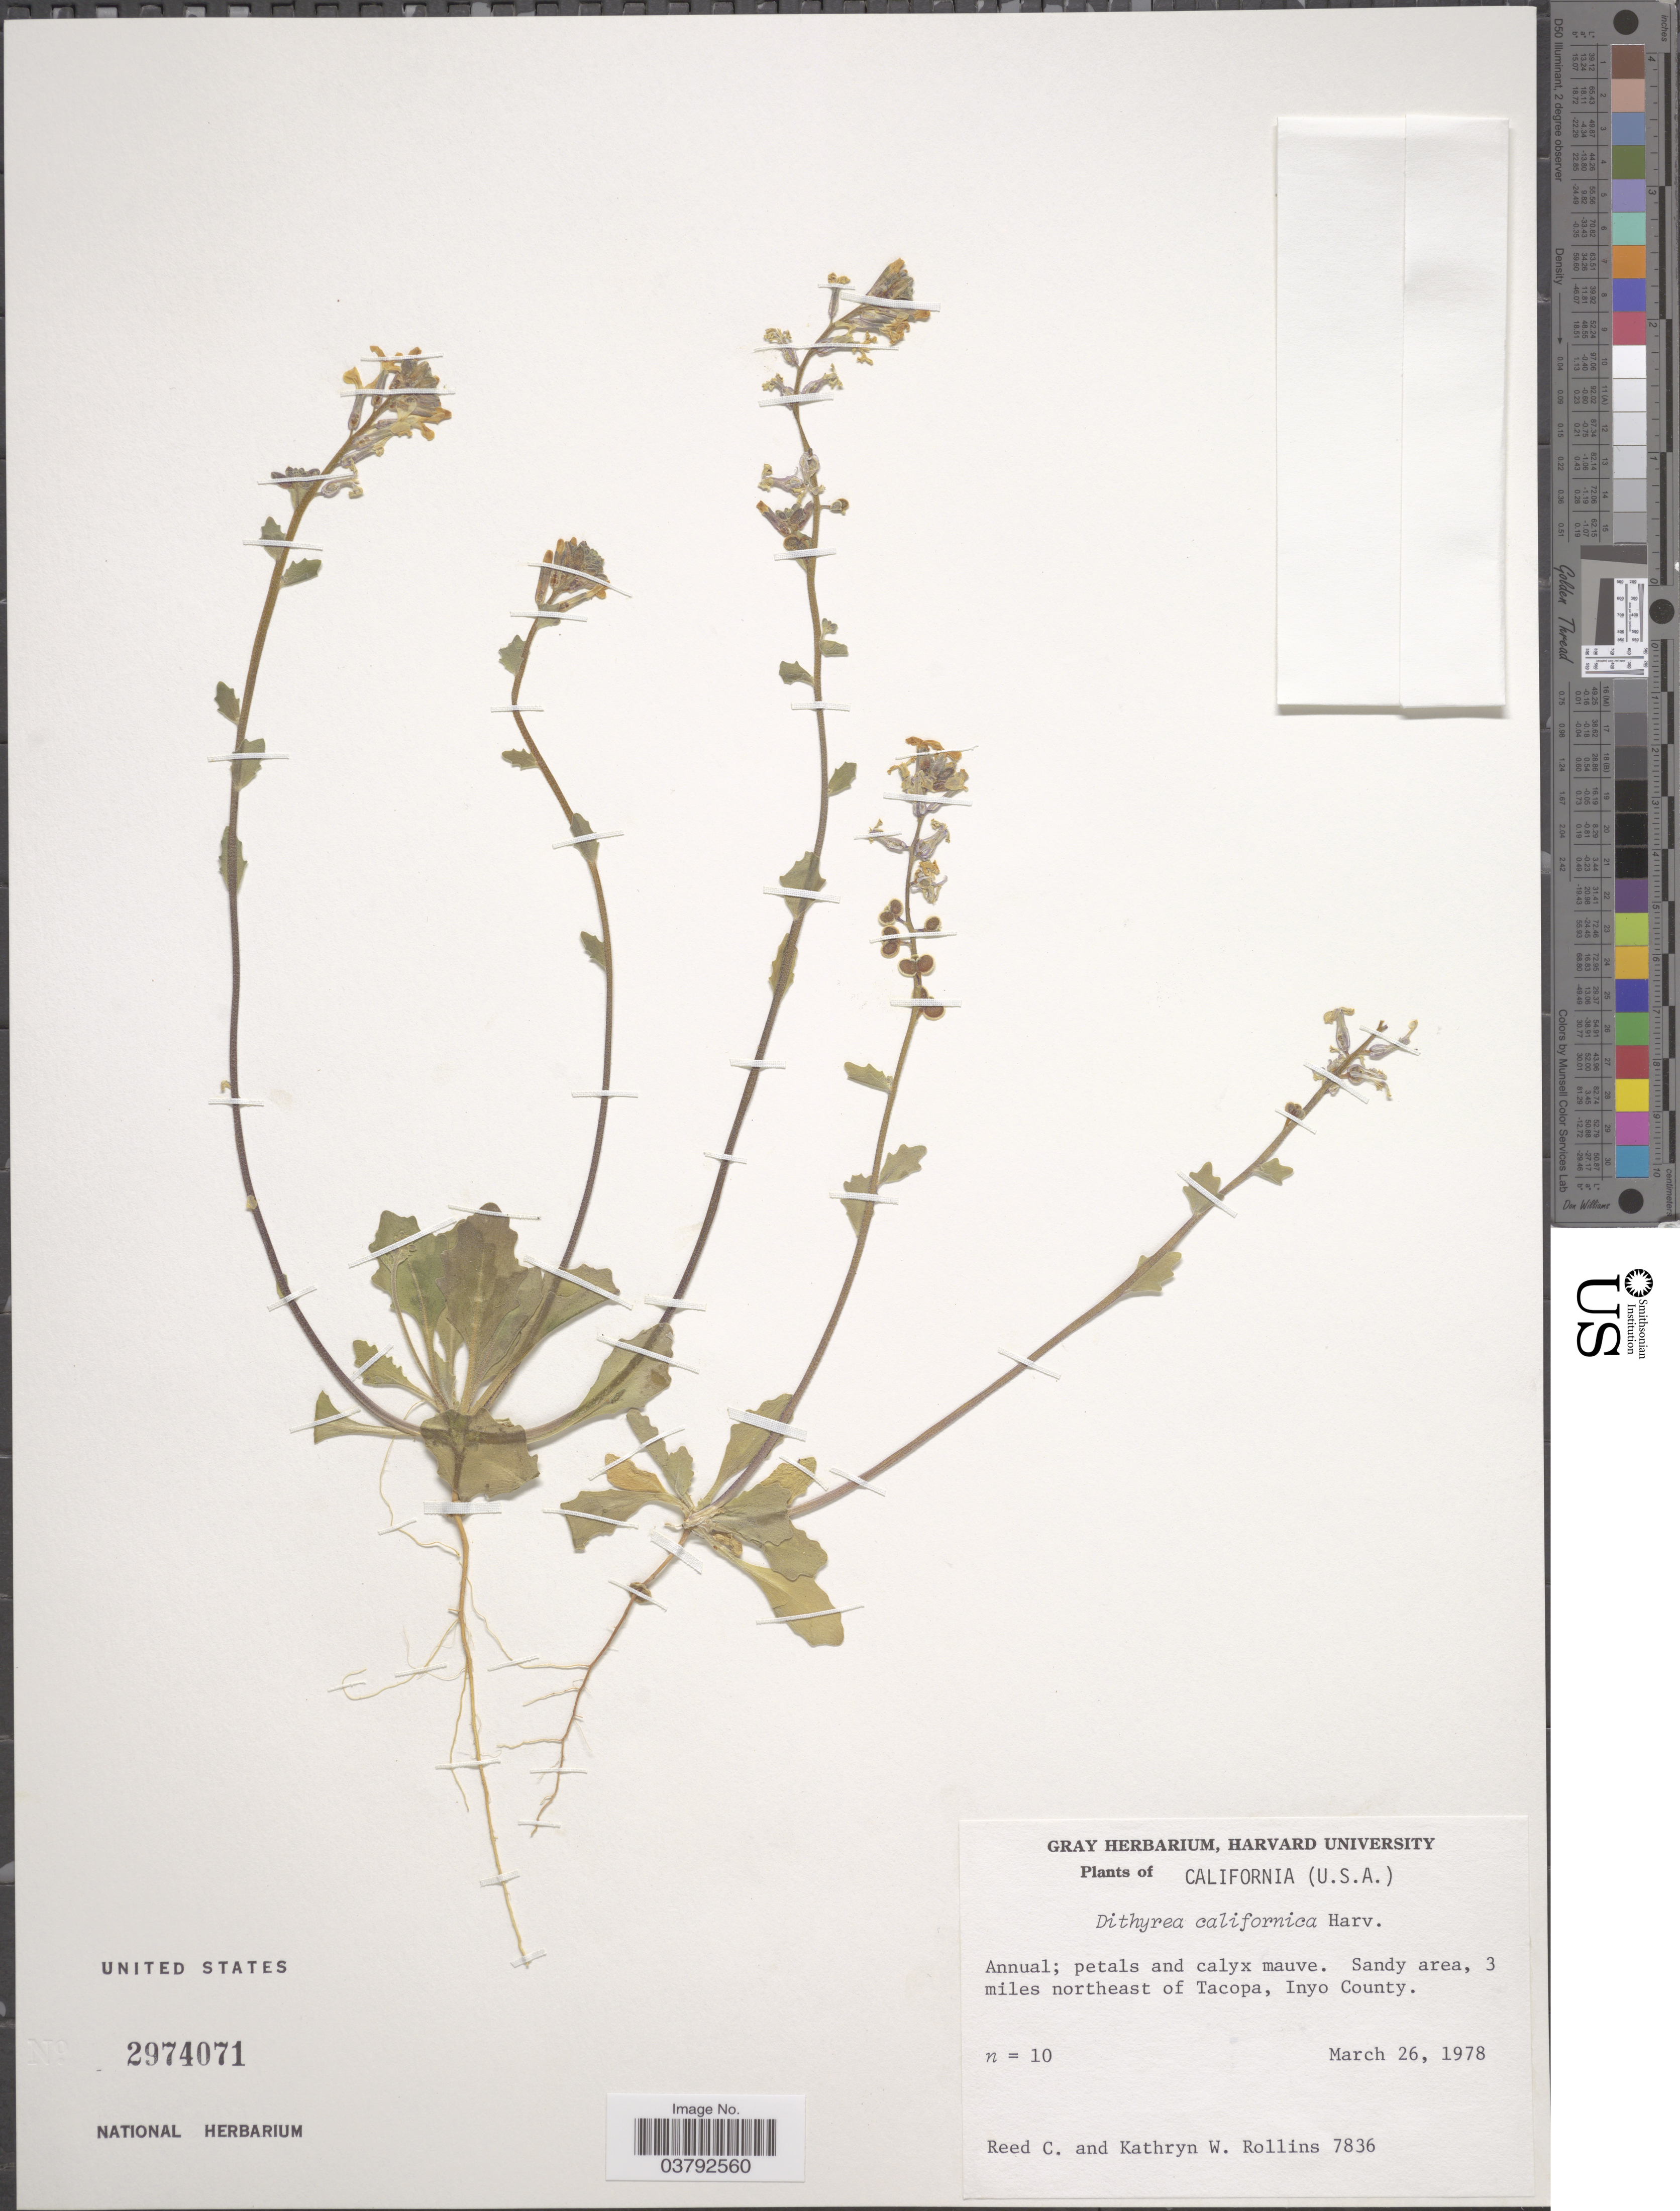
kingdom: Plantae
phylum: Tracheophyta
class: Magnoliopsida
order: Brassicales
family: Brassicaceae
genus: Dithyrea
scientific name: Dithyrea californica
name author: Harv.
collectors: R. C. Rollins & K. W. Rollins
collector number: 7836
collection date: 1978-03-26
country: United States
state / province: California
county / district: Inyo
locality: Sandy area, 3 miles northeast of Tacopa, Inyo County.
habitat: sandy area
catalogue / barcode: US 2974071